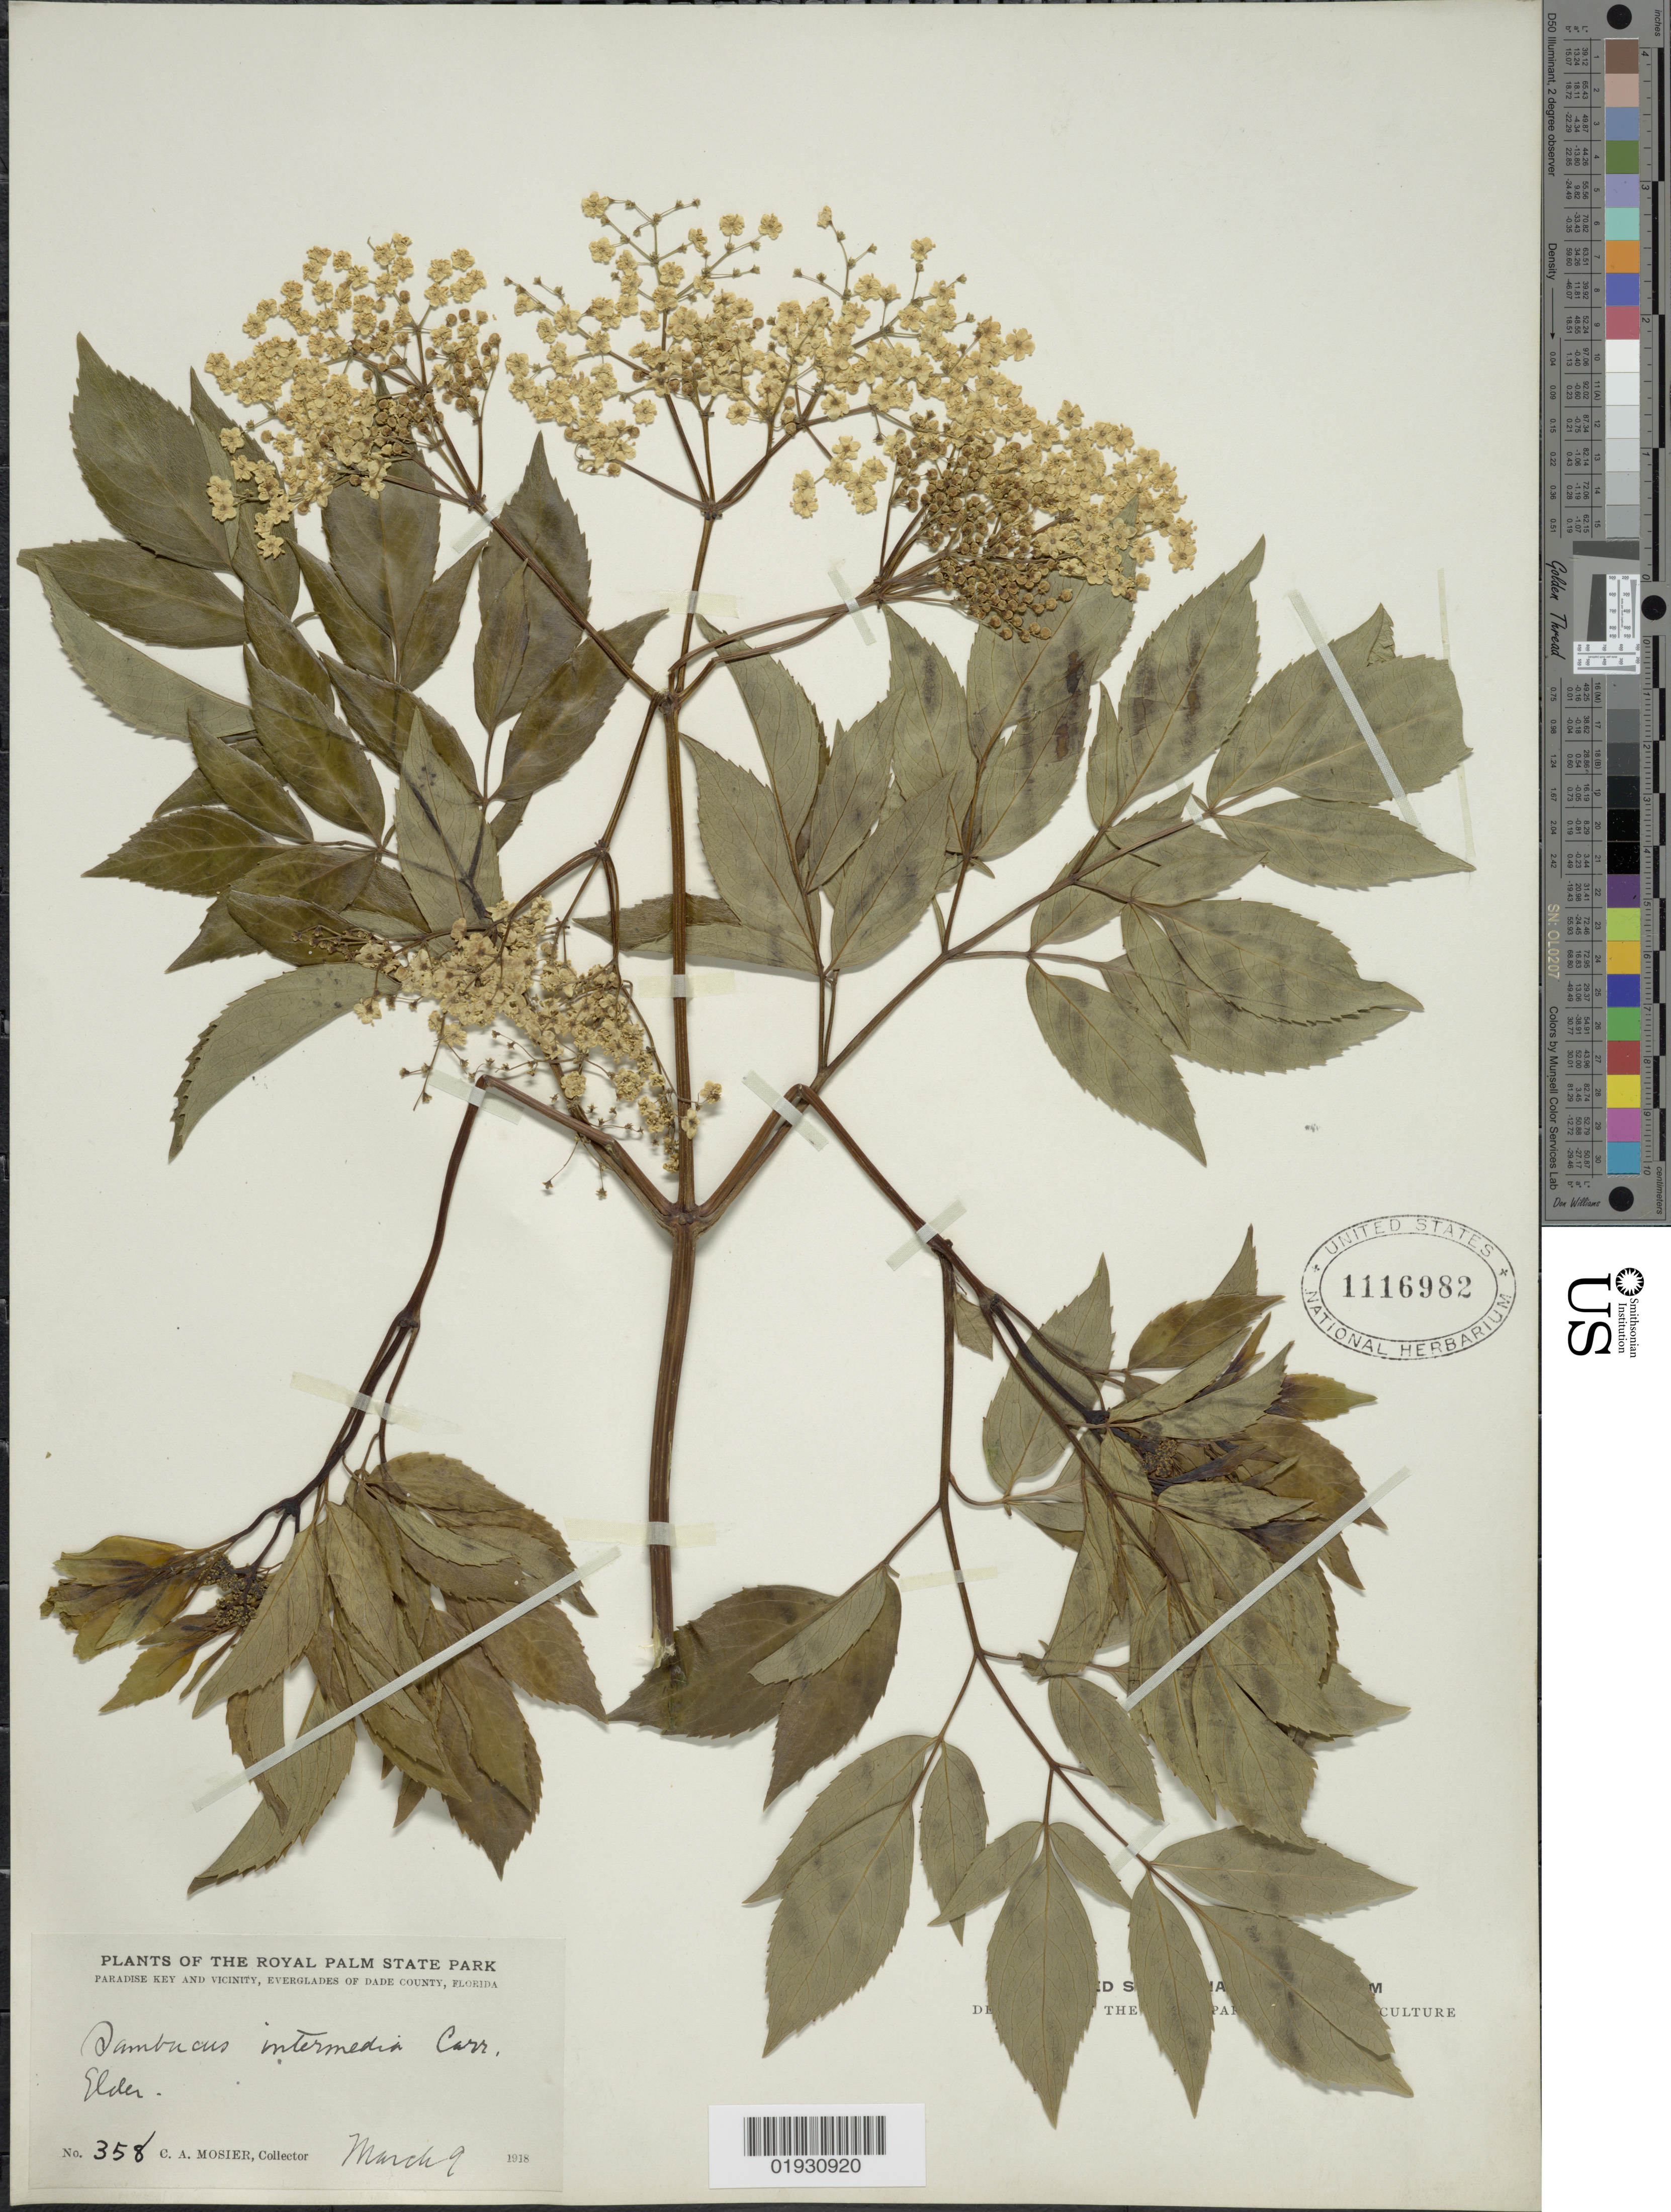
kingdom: Plantae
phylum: Tracheophyta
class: Magnoliopsida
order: Dipsacales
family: Viburnaceae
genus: Sambucus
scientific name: Sambucus intermedia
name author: Carrière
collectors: C. A. Mosier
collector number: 358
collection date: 1918-03-09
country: United States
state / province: Florida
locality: Royal Palm State Park. Paradise Key and vicinity, everglades of Dade County.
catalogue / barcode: US 1116982